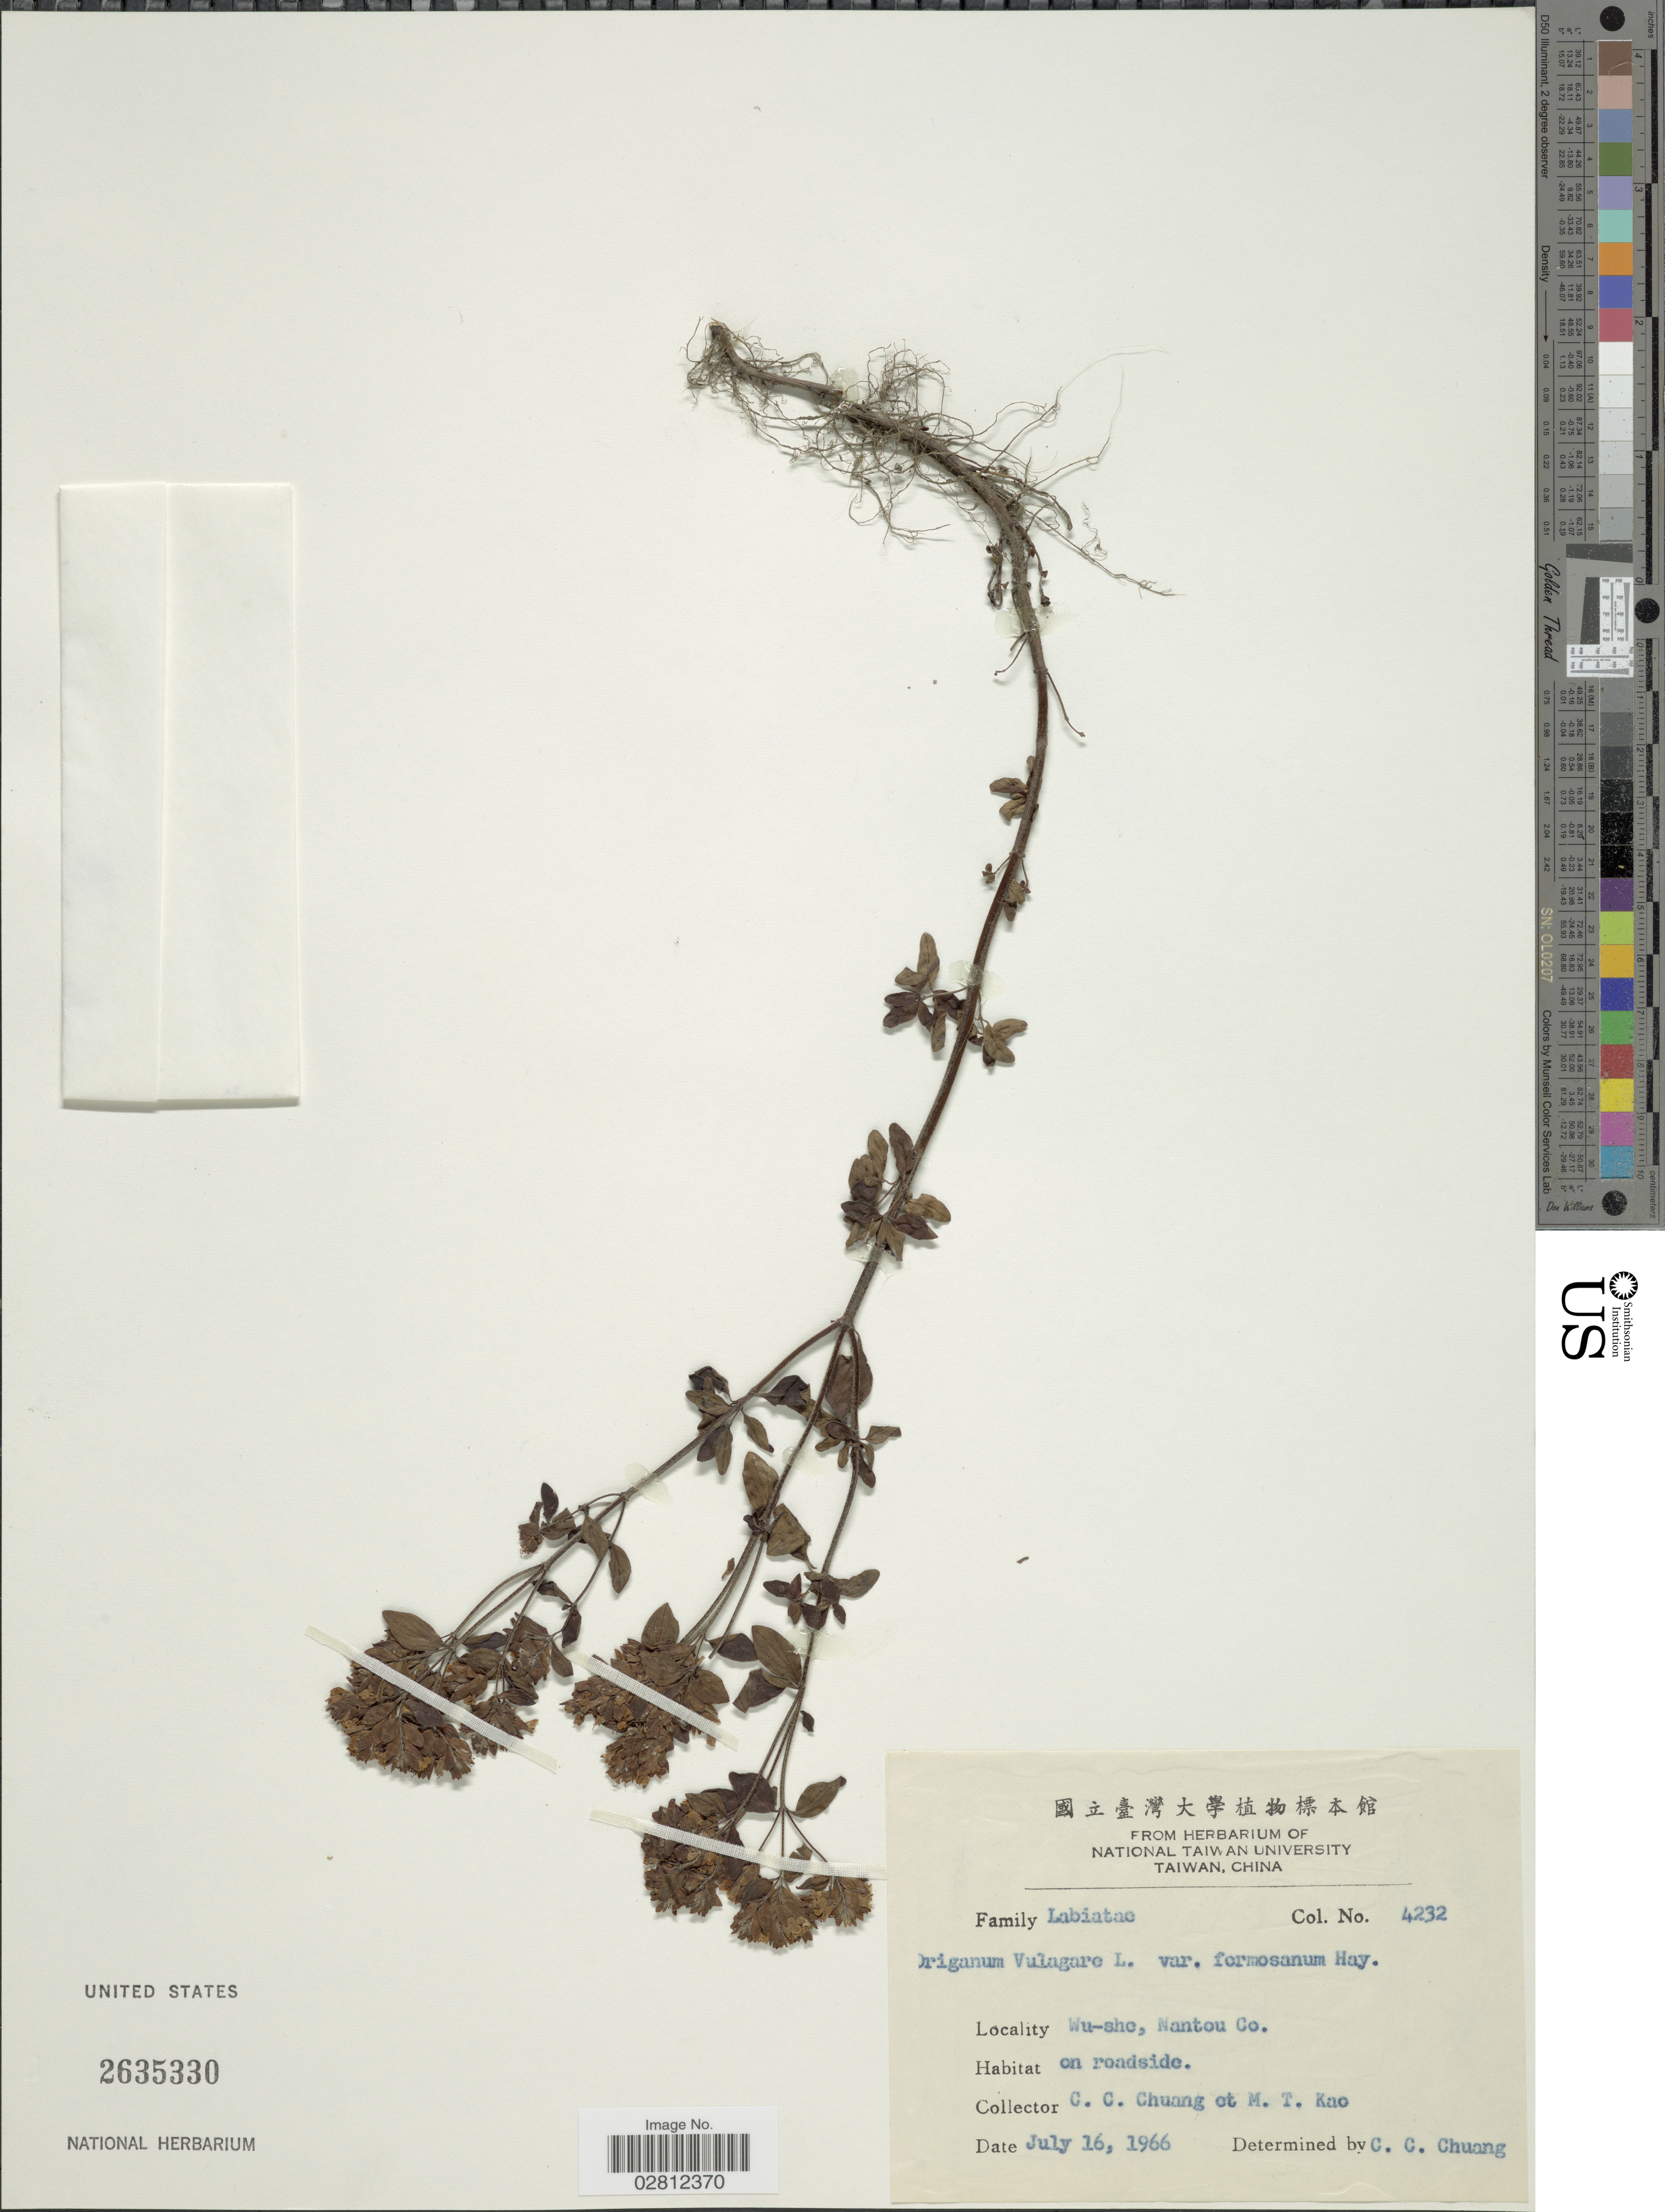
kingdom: Plantae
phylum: Tracheophyta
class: Magnoliopsida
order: Lamiales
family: Lamiaceae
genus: Origanum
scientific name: Origanum vulgare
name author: L.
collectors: C. C. Chuang & M. T. Kao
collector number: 4232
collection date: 1966-07-16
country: Taiwan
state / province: Nantou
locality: Wu-she, Nantou Co.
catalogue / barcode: US 2635330